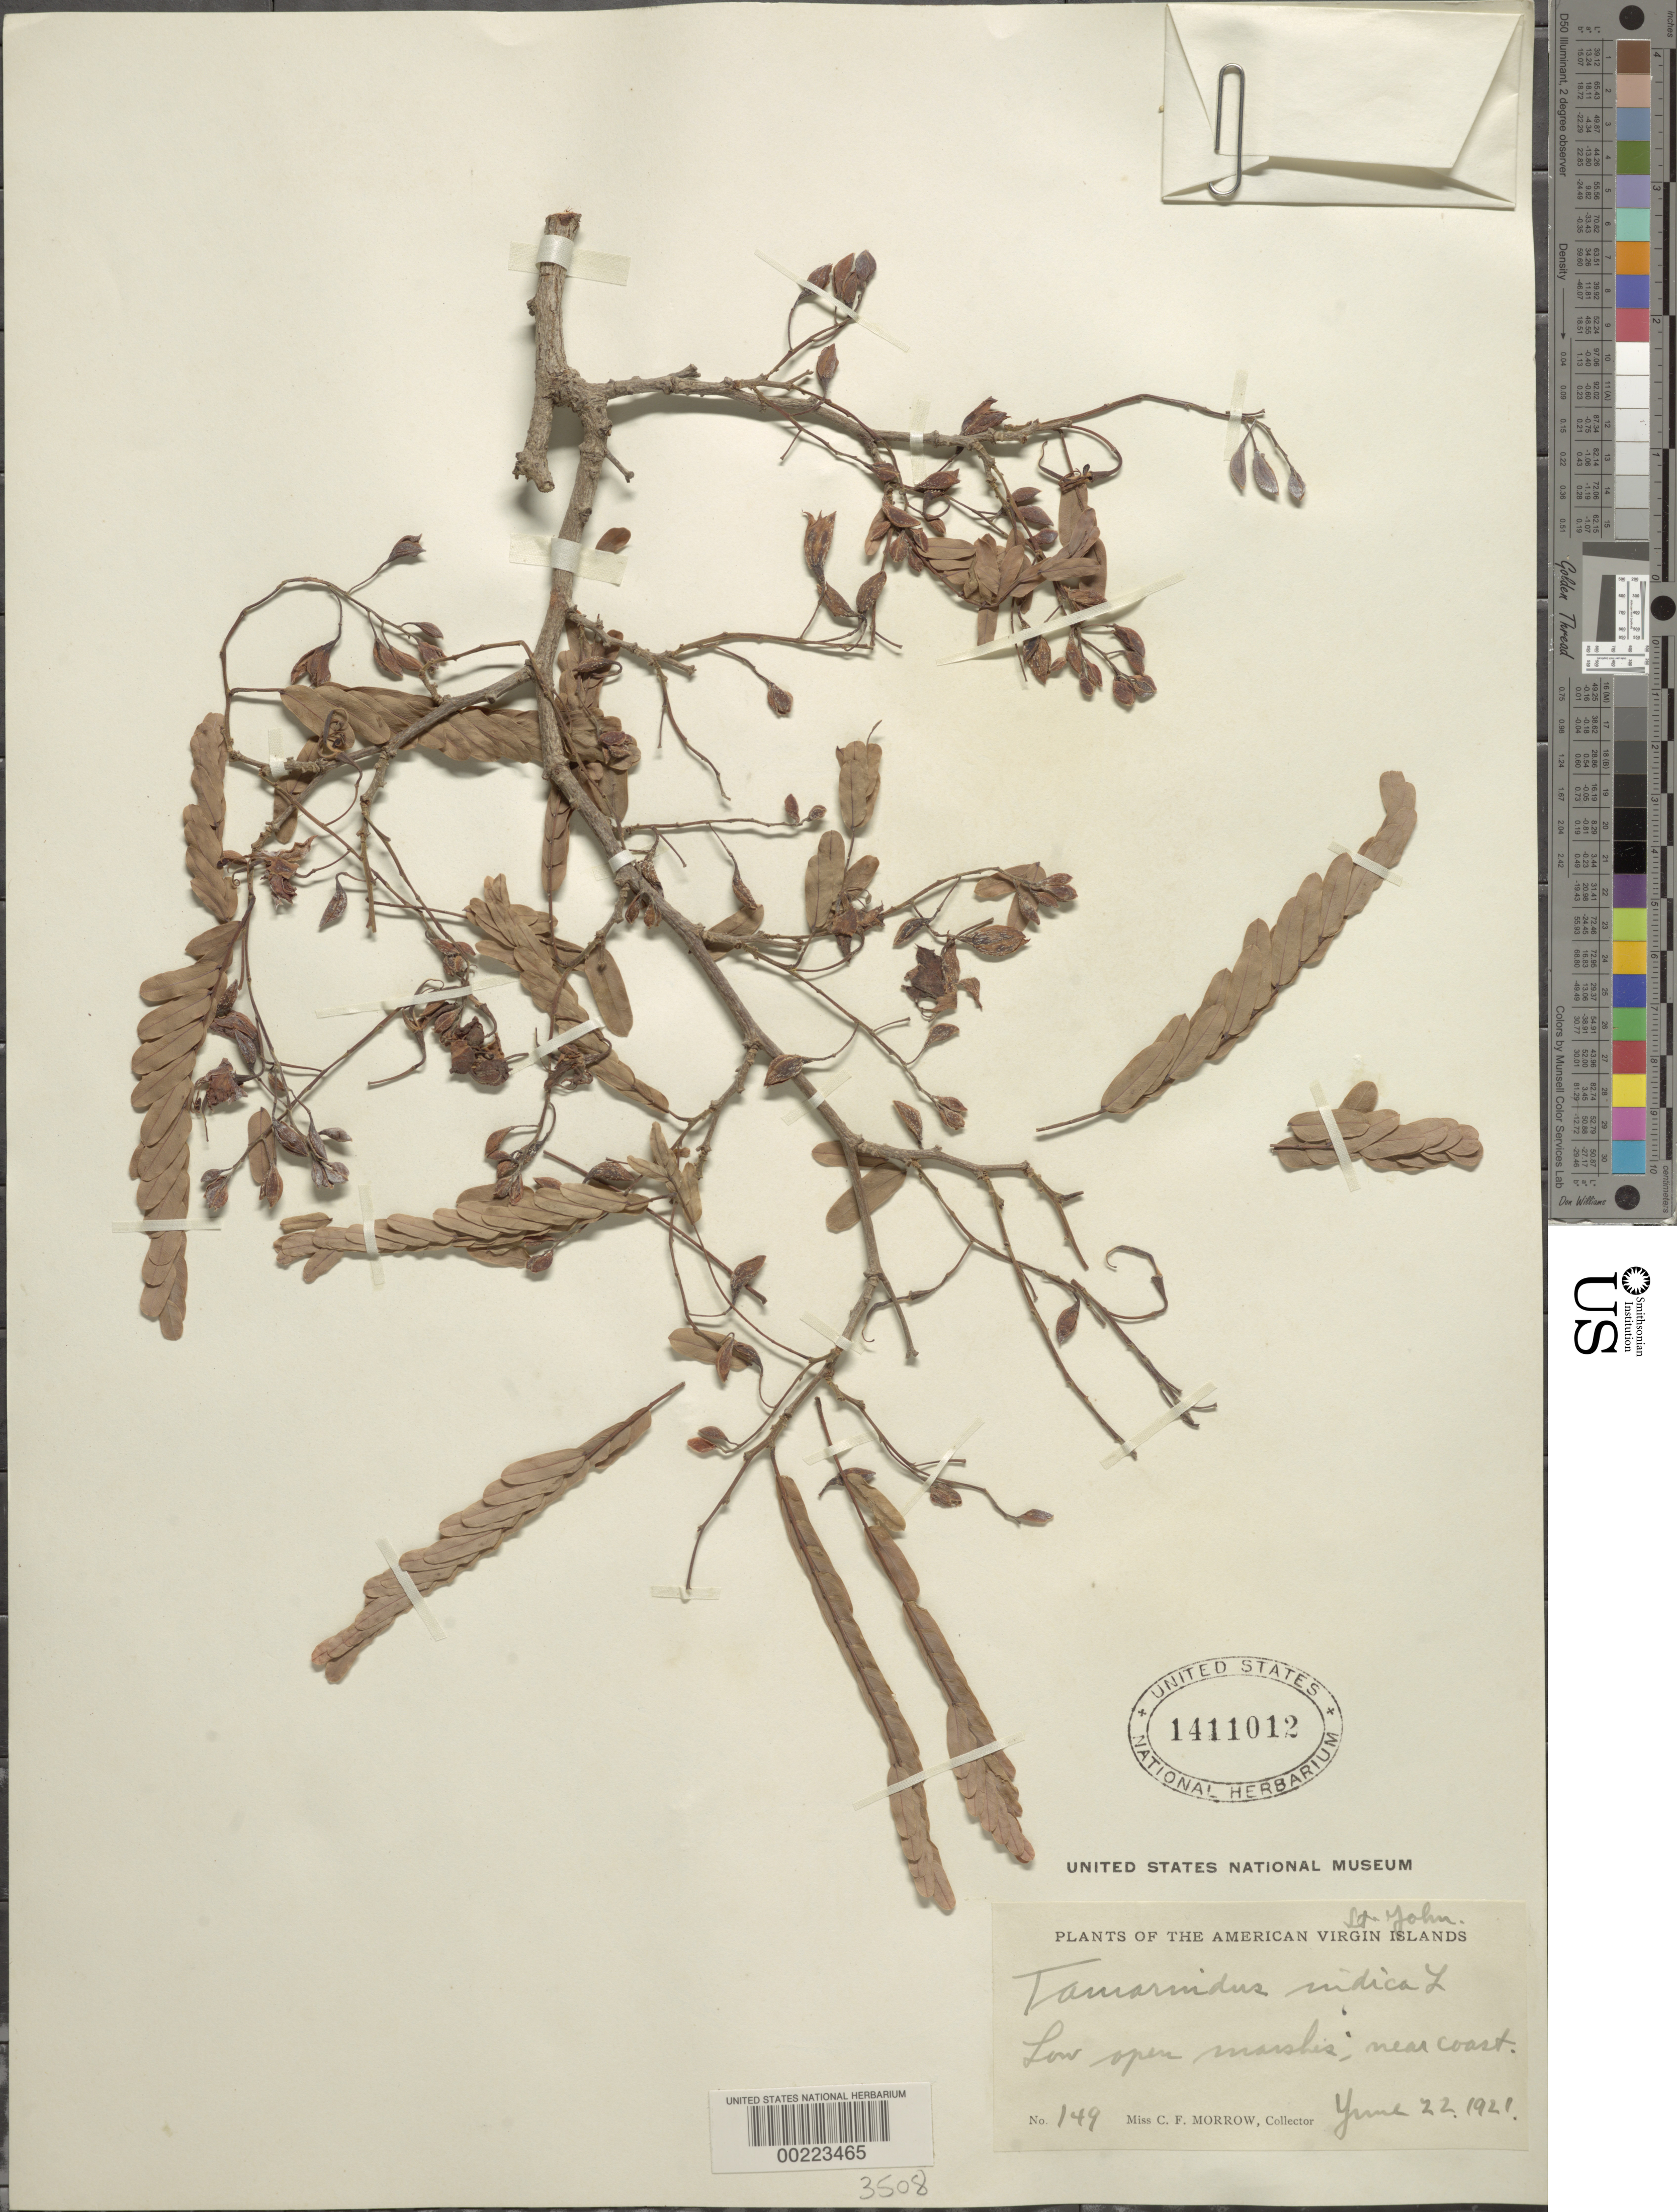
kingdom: Plantae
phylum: Tracheophyta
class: Magnoliopsida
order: Fabales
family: Fabaceae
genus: Tamarindus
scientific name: Tamarindus indica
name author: L.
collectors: C. Morrow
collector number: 149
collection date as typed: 22 Jun 1921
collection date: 1921-06-22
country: U.S. Virgin Islands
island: St. John Island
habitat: Low open marshes, near coast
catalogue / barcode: US 1411012